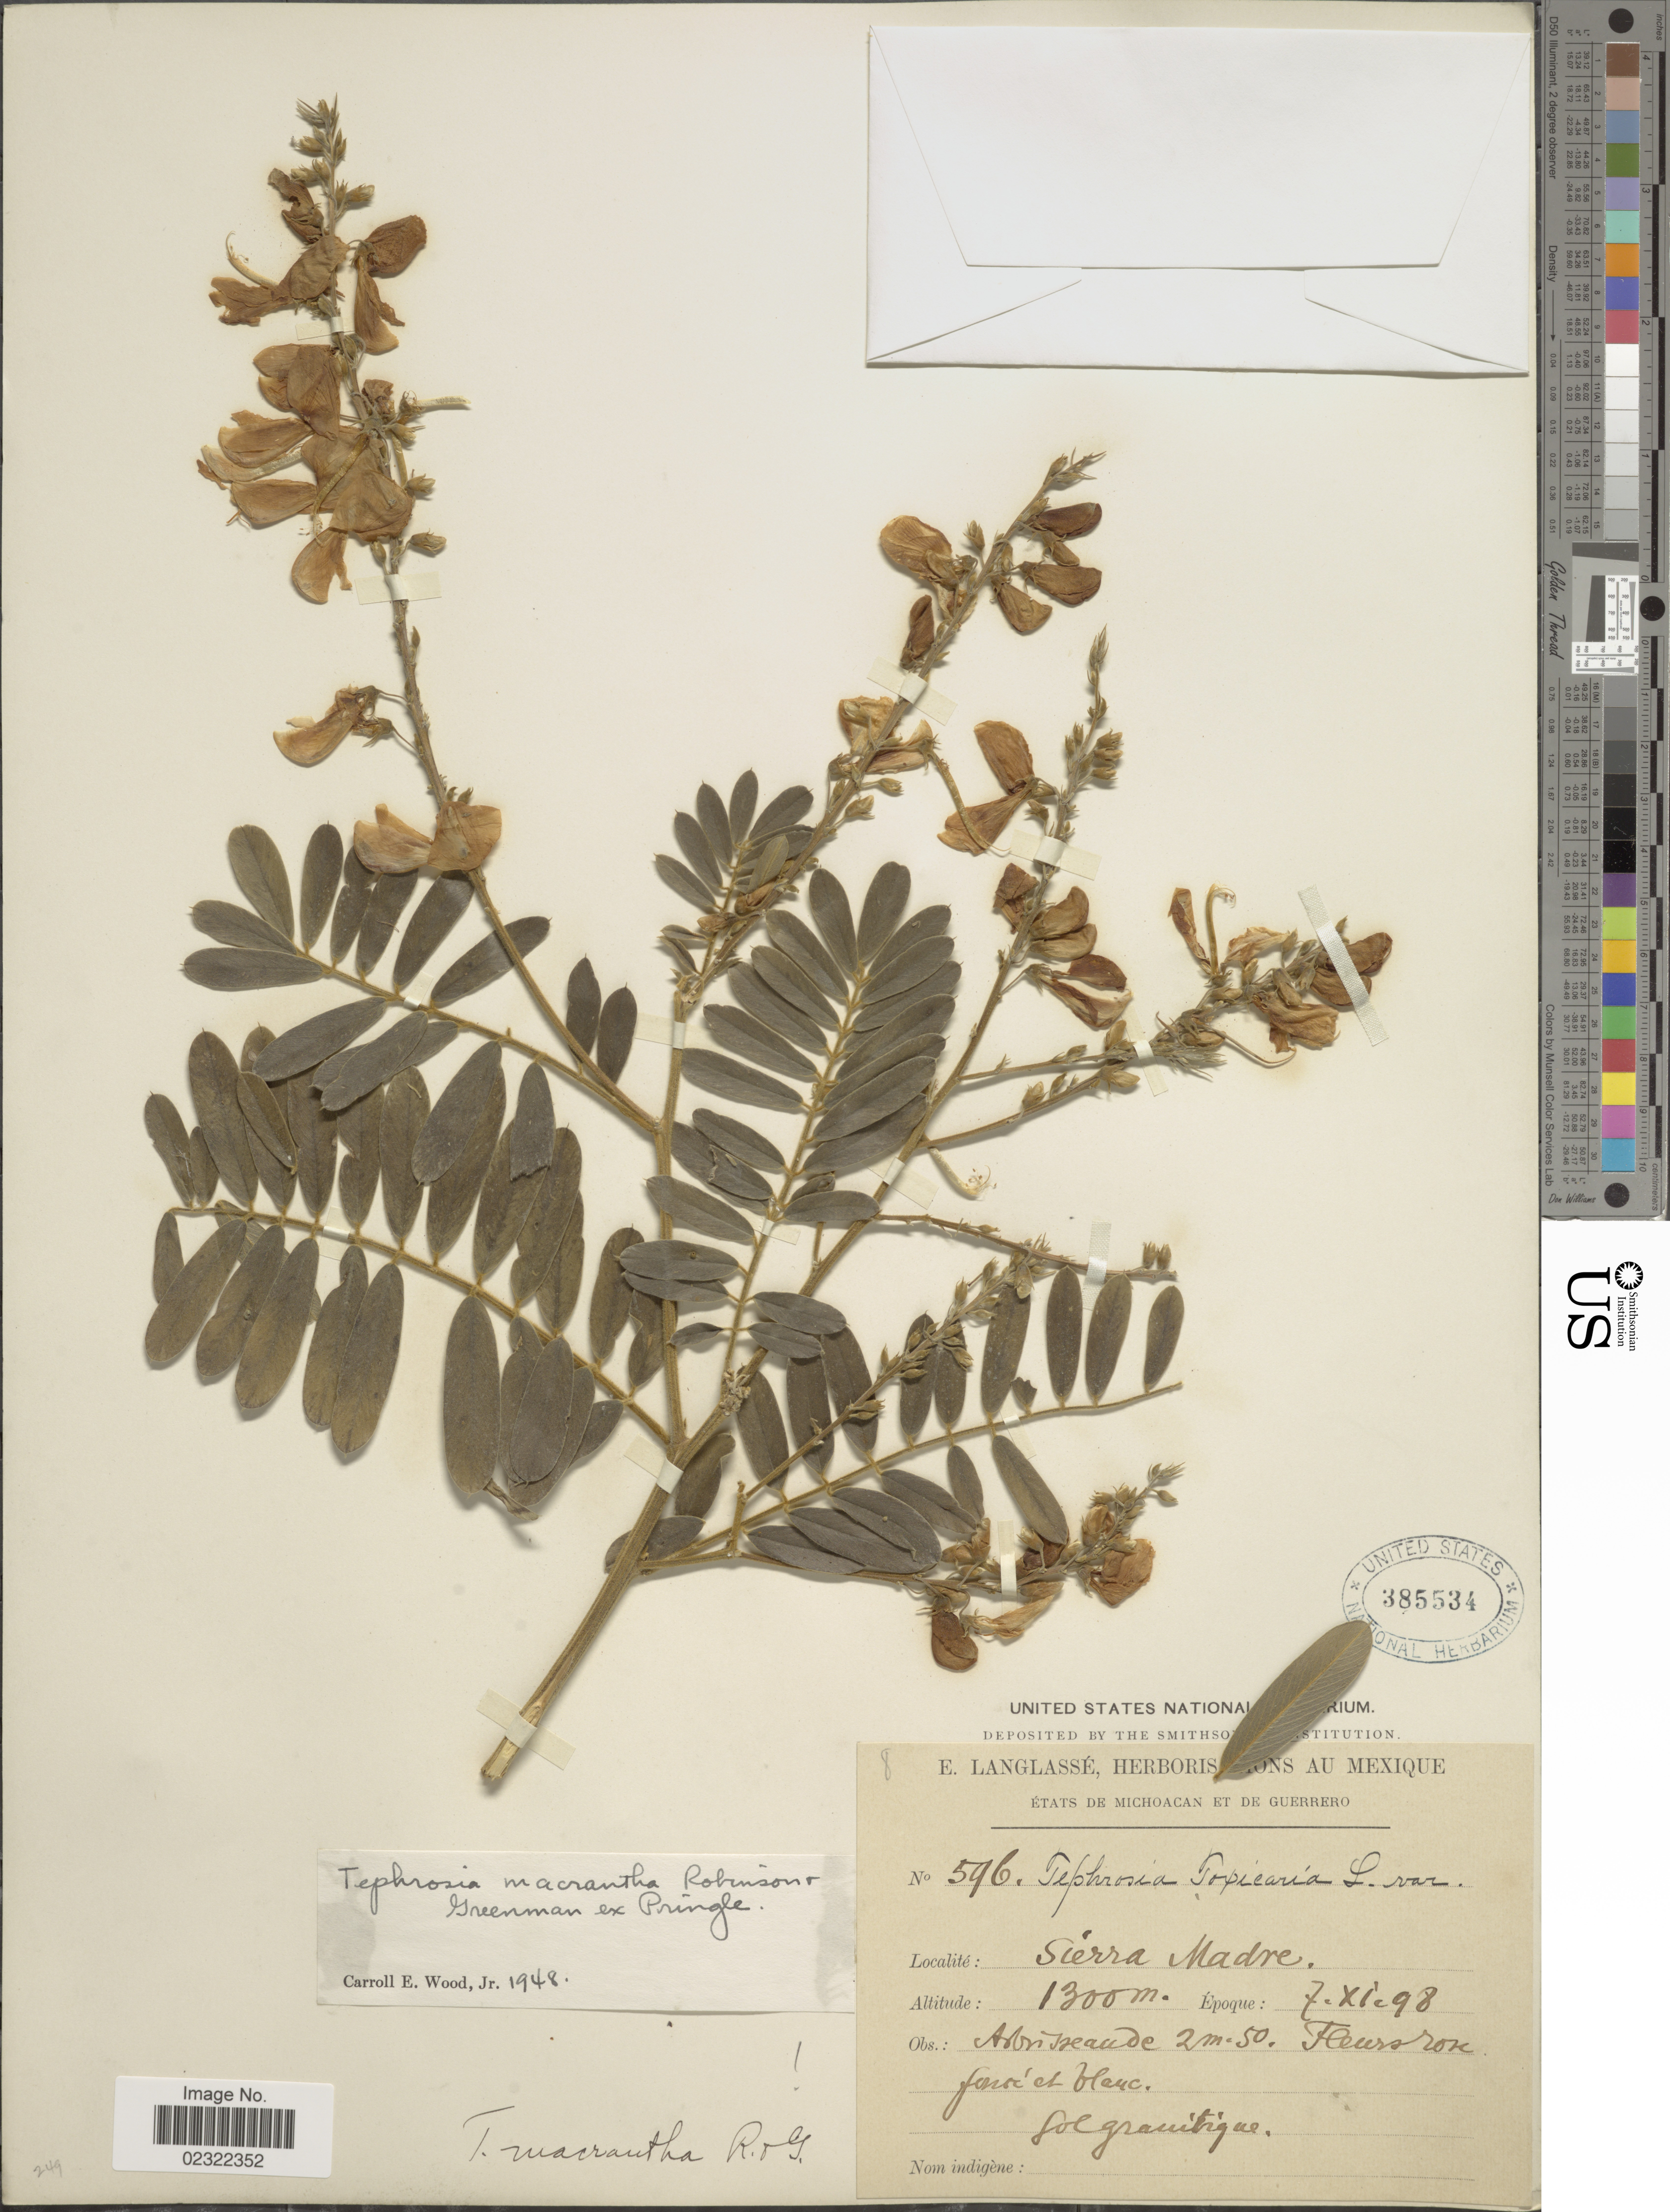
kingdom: Plantae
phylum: Tracheophyta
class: Magnoliopsida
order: Fabales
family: Fabaceae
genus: Tephrosia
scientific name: Tephrosia macrantha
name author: B.L. Rob. & Greenm. ex Pringle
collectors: E. Langlassé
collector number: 596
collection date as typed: Transcribed d/m/y: 7/11/98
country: Mexico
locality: Sierra Madre. Etats de Michoacan et de Guerrero.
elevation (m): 1300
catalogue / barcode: US 3855374